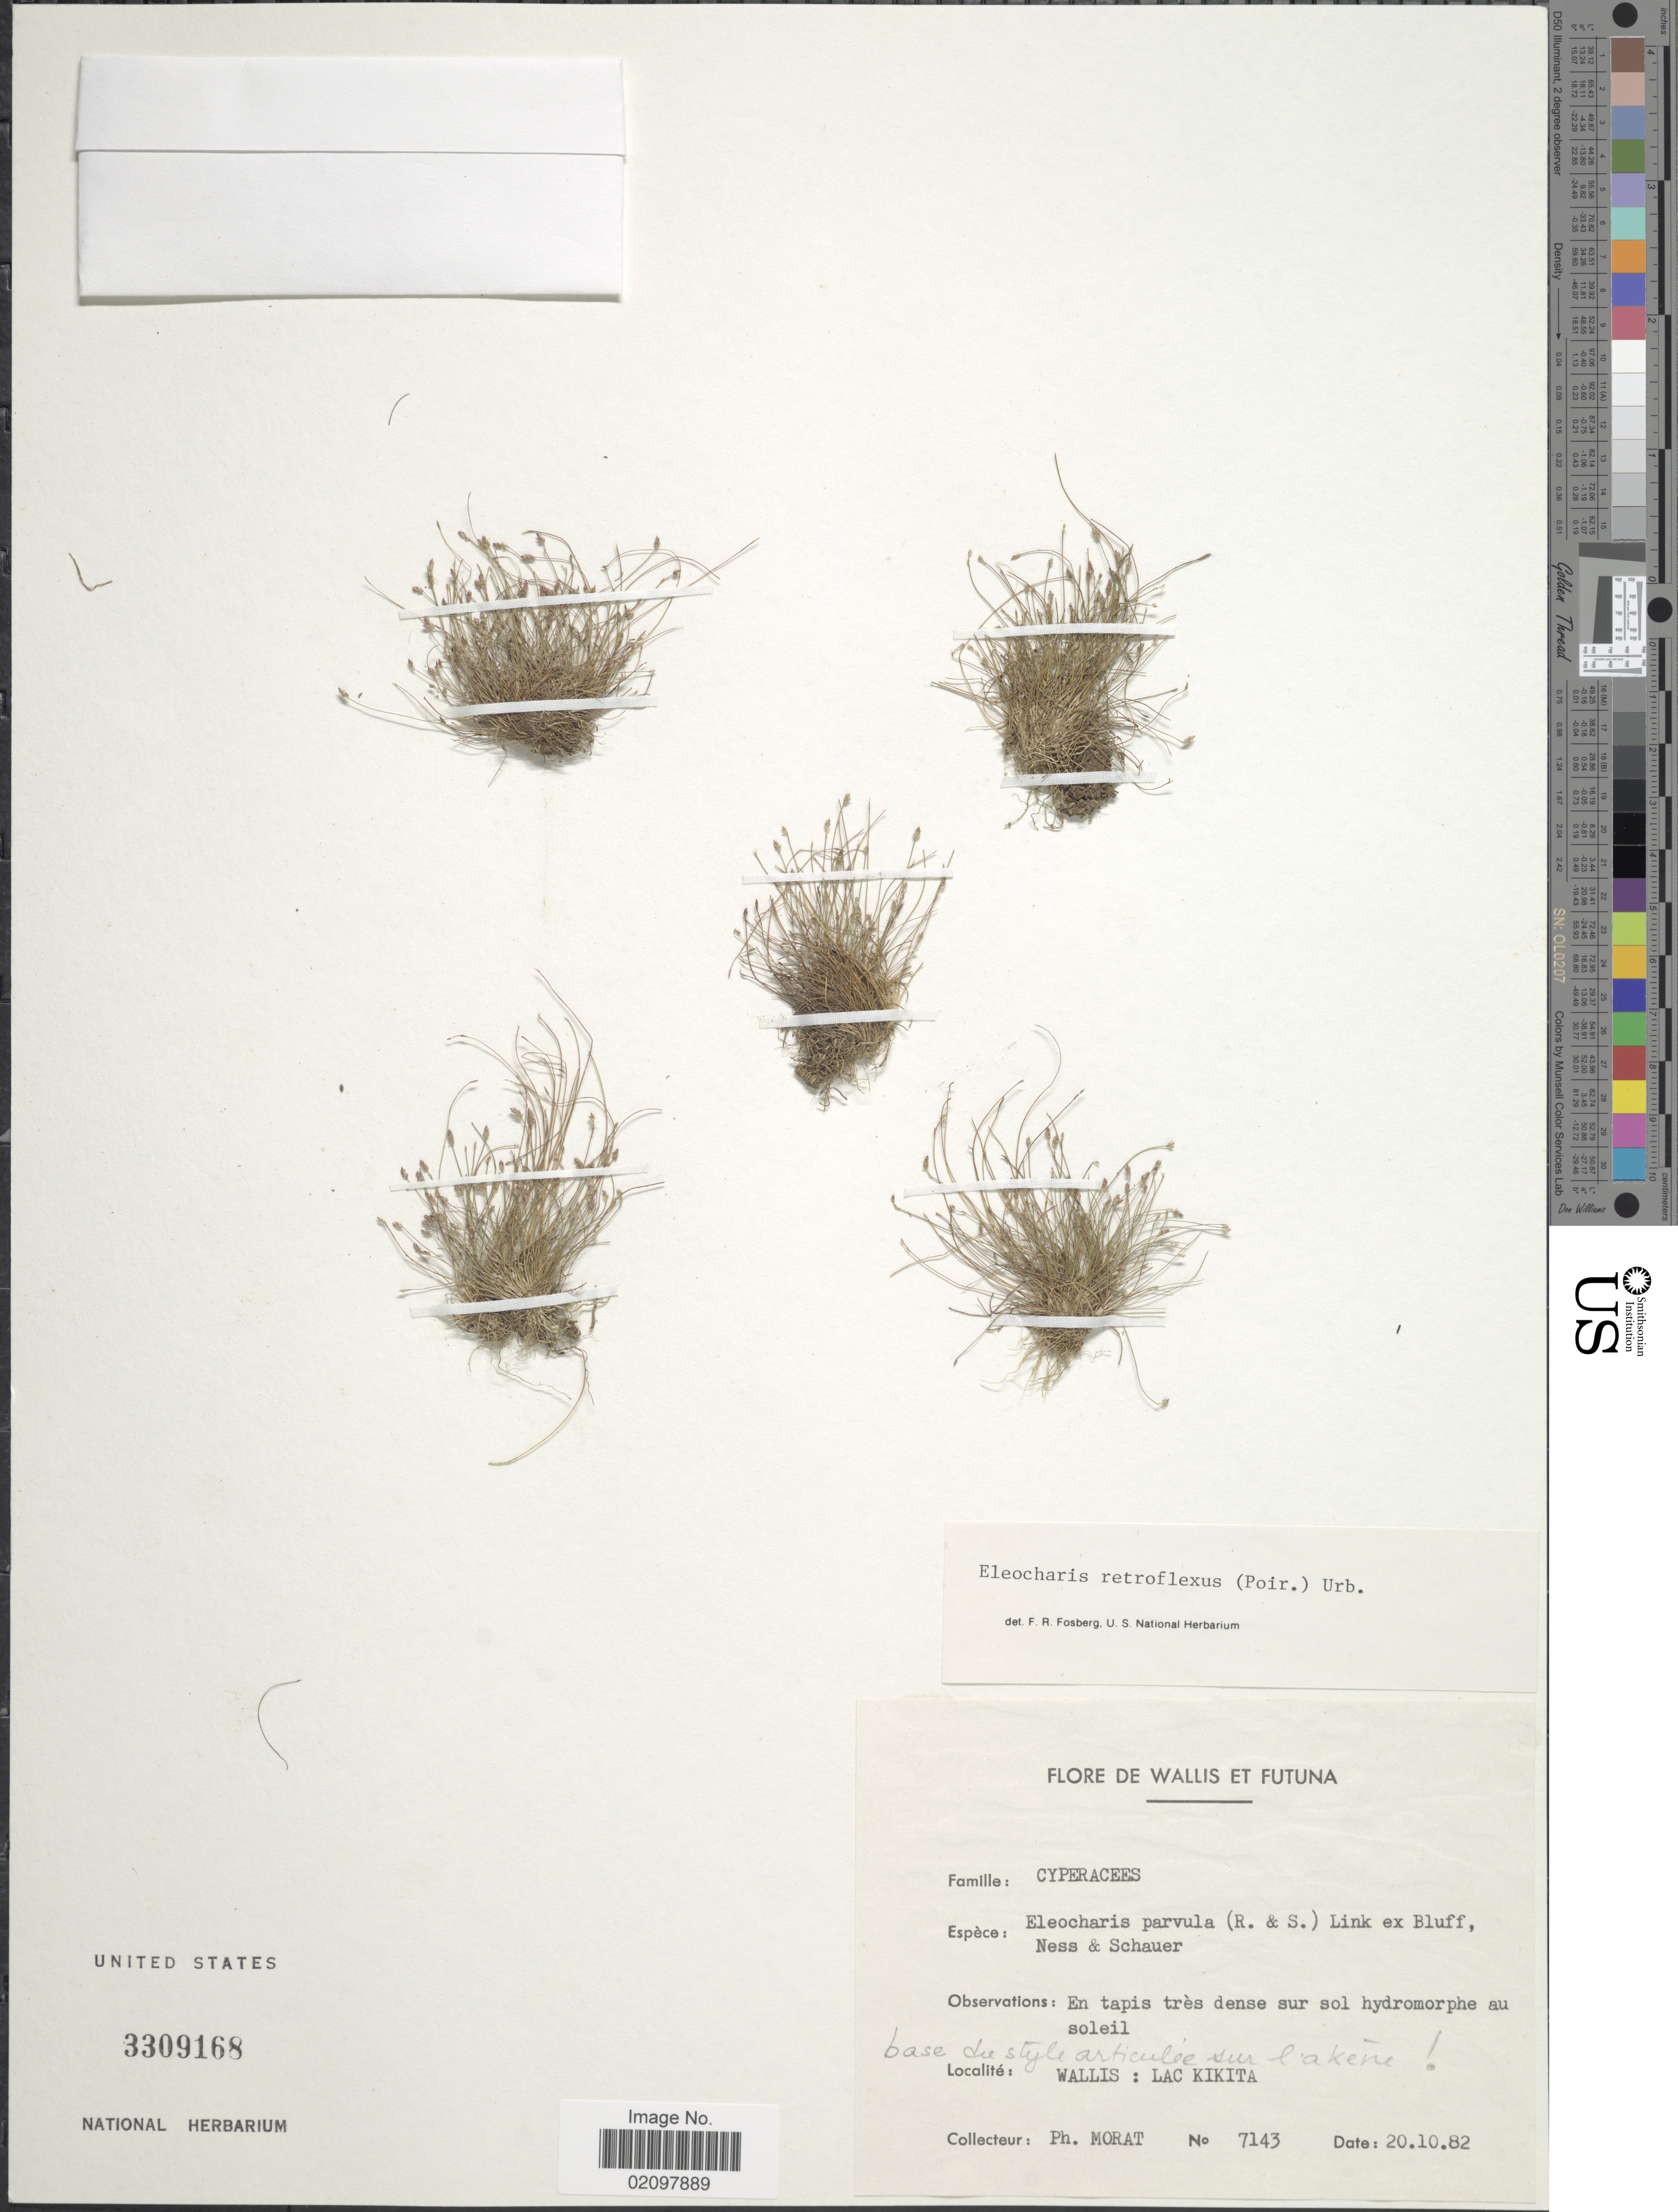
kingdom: Plantae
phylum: Tracheophyta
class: Liliopsida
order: Poales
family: Cyperaceae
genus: Eleocharis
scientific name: Eleocharis retroflexa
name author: (Poir.) Urb.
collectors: P. Morat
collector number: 7143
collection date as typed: Transcribed d/m/y: 20/10/82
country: Wallis and Futuna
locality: Wallis et Futuna. Wallis: Lac Kikita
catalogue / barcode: US 3309168